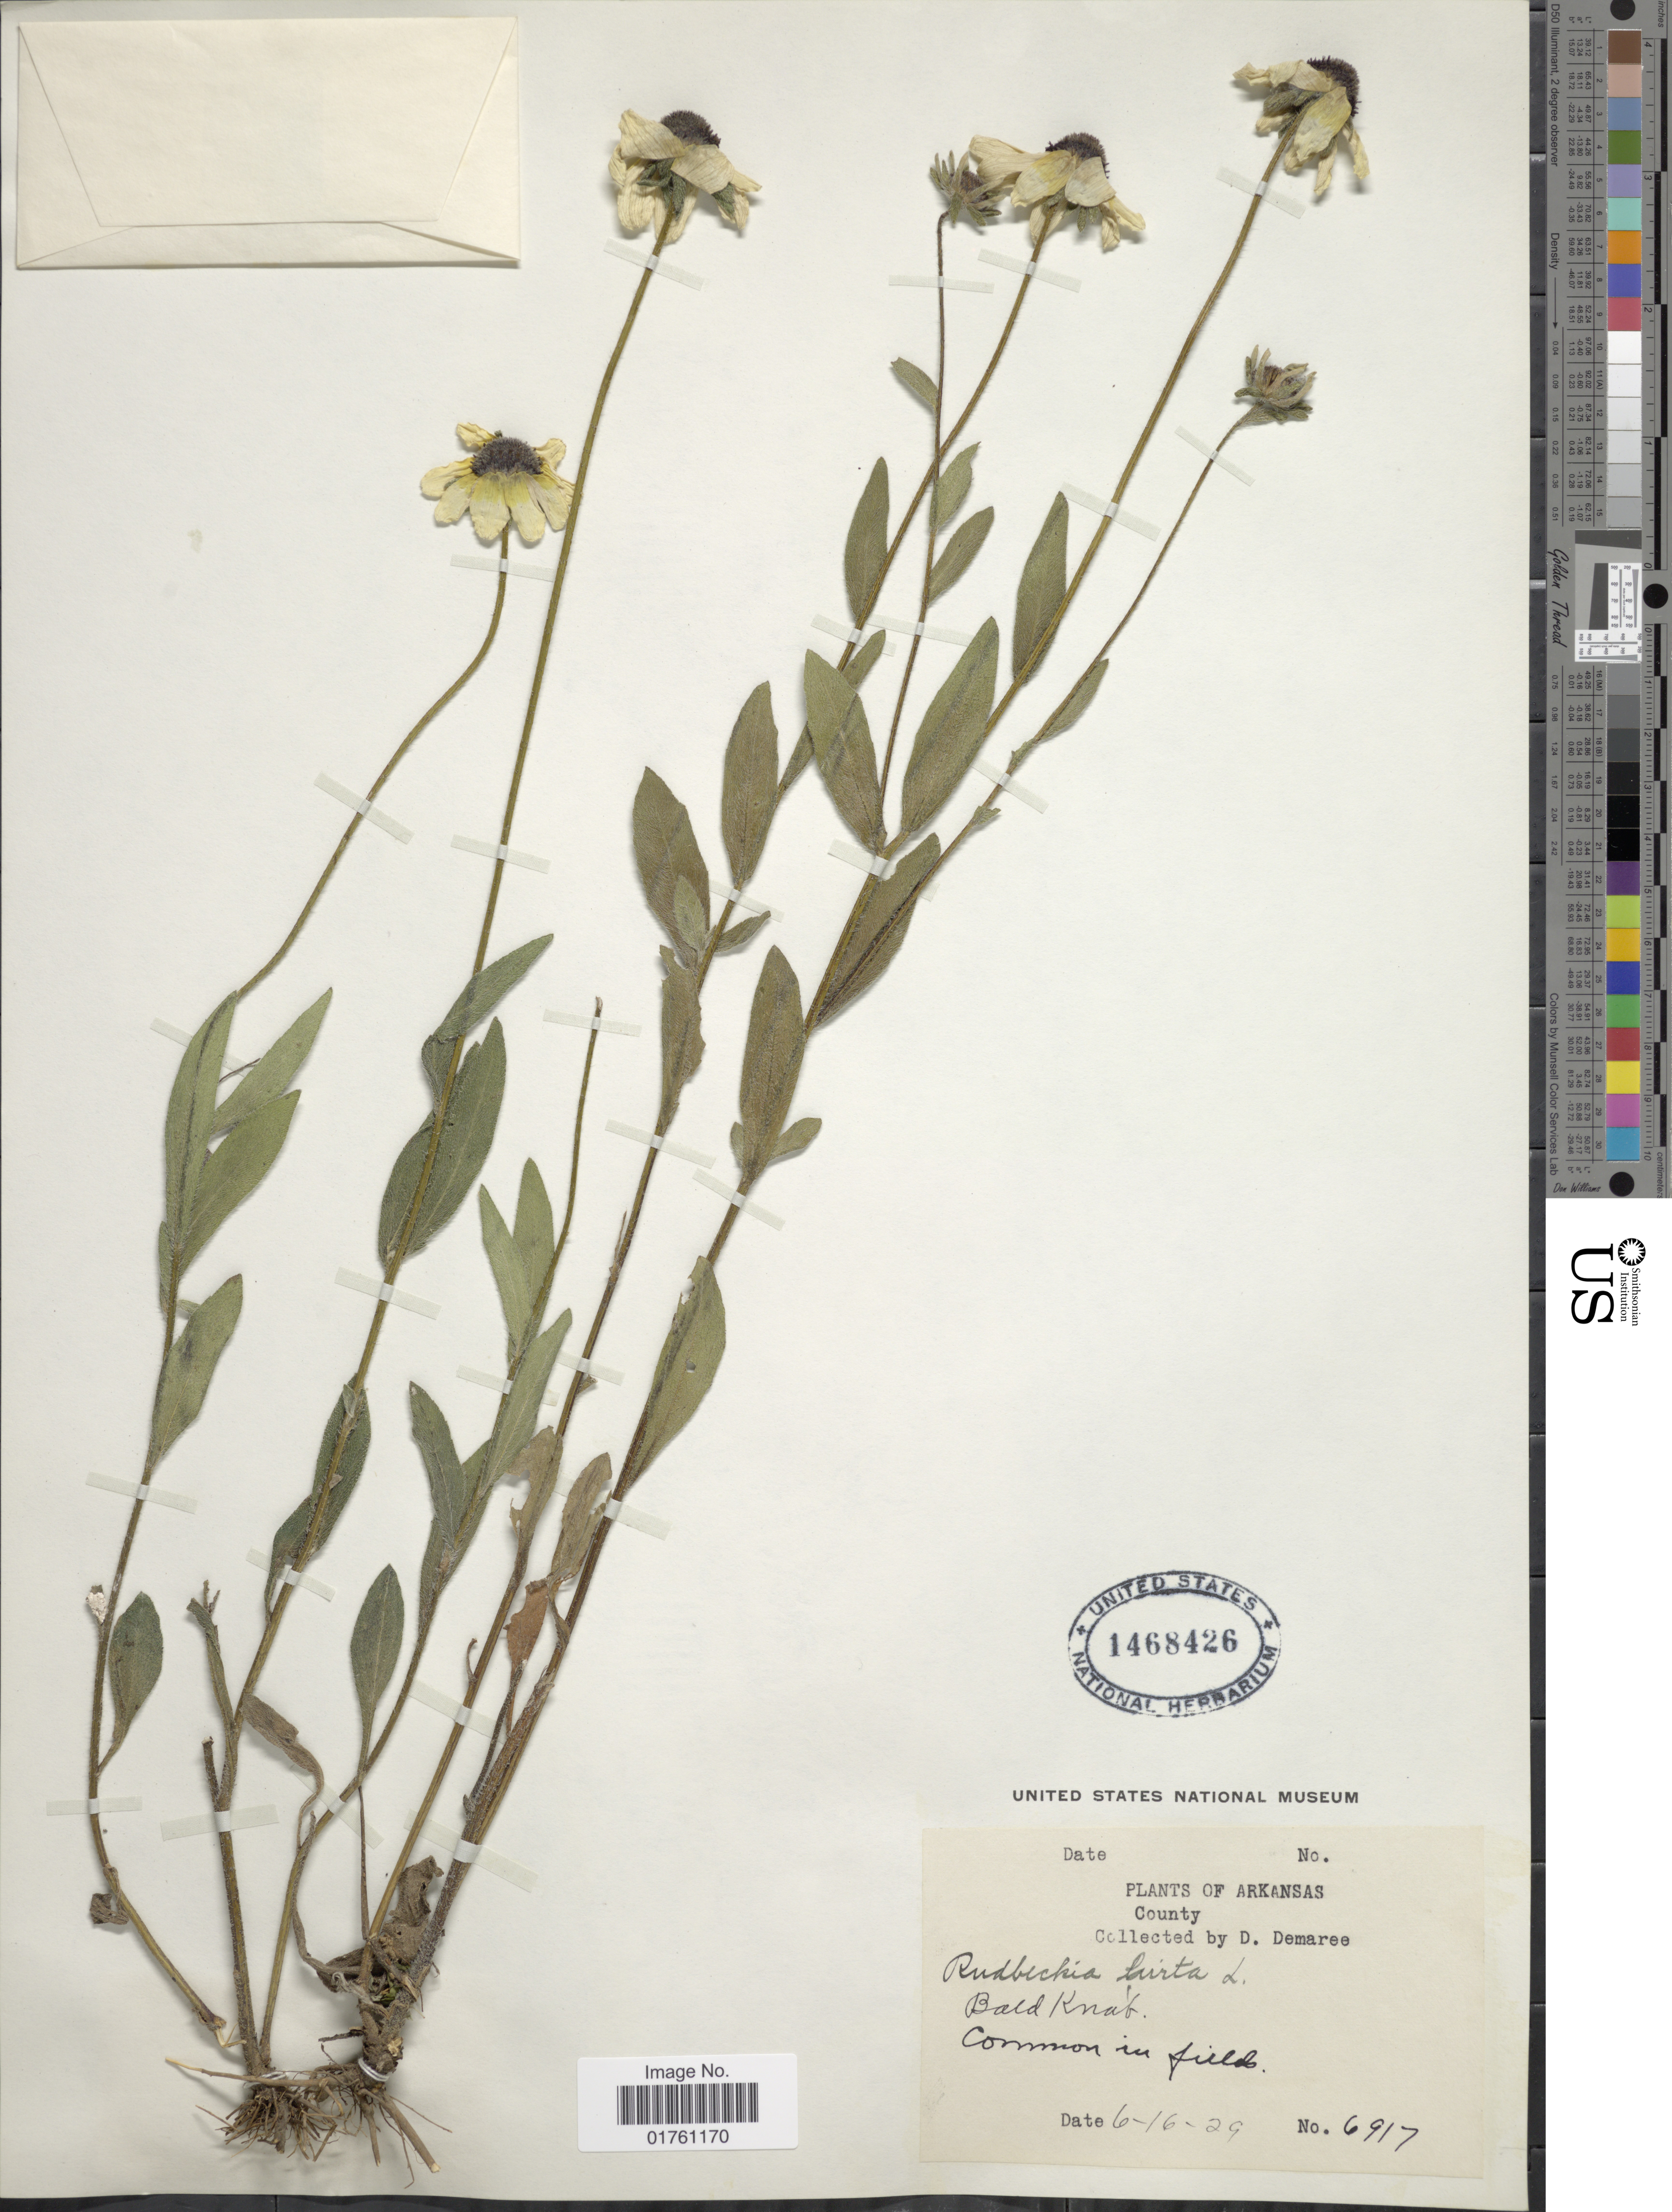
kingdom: Plantae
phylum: Tracheophyta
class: Magnoliopsida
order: Asterales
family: Asteraceae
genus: Rudbeckia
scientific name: Rudbeckia hirta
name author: L.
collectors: D. Demaree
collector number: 6917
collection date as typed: Transcribed d/m/y: 16/6/29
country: United States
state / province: Arkansas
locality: Bald Knab, Common in fields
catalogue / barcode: US 1468426